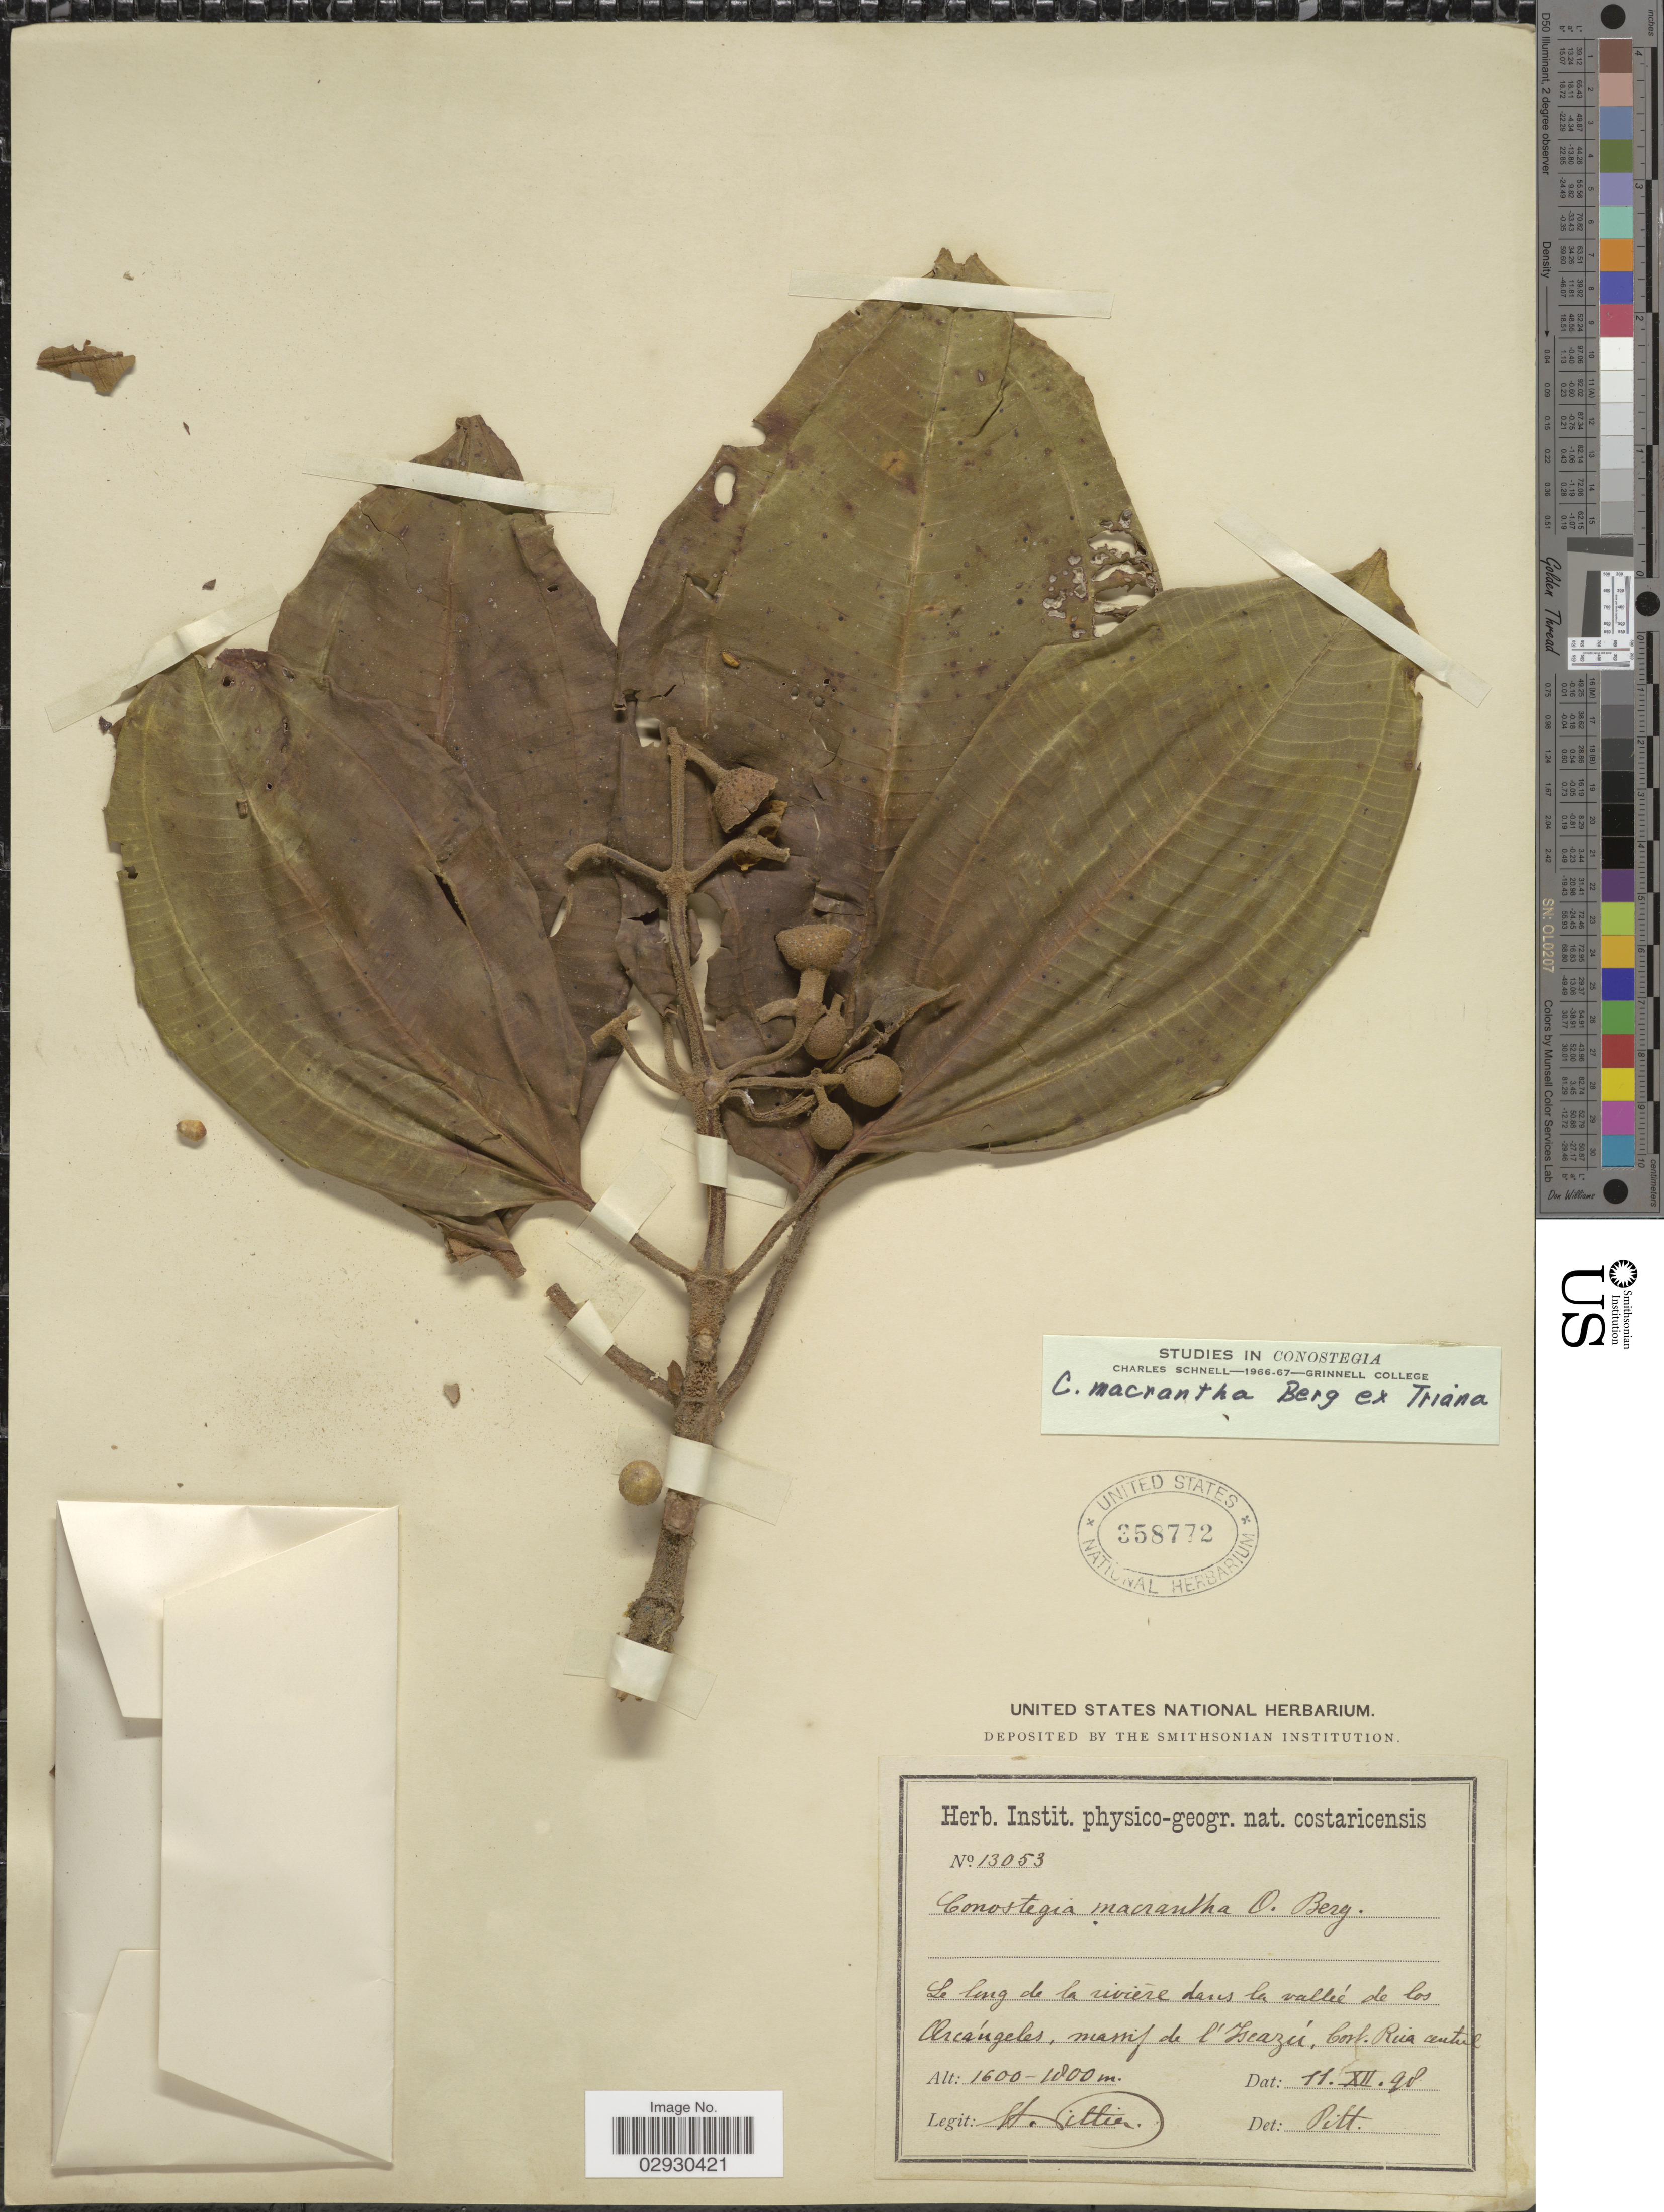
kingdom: Plantae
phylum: Tracheophyta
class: Magnoliopsida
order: Myrtales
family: Melastomataceae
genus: Conostegia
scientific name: Conostegia macrantha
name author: O. Berg ex Triana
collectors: H. F. Pittier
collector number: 13053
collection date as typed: Transcribed d/m/y: 11/12/98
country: Costa Rica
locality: Le long de la rivière dans la valleé de los Arcaúgeles, massif de l'Iscazú. Costa Rica central.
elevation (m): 1600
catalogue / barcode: US 358772